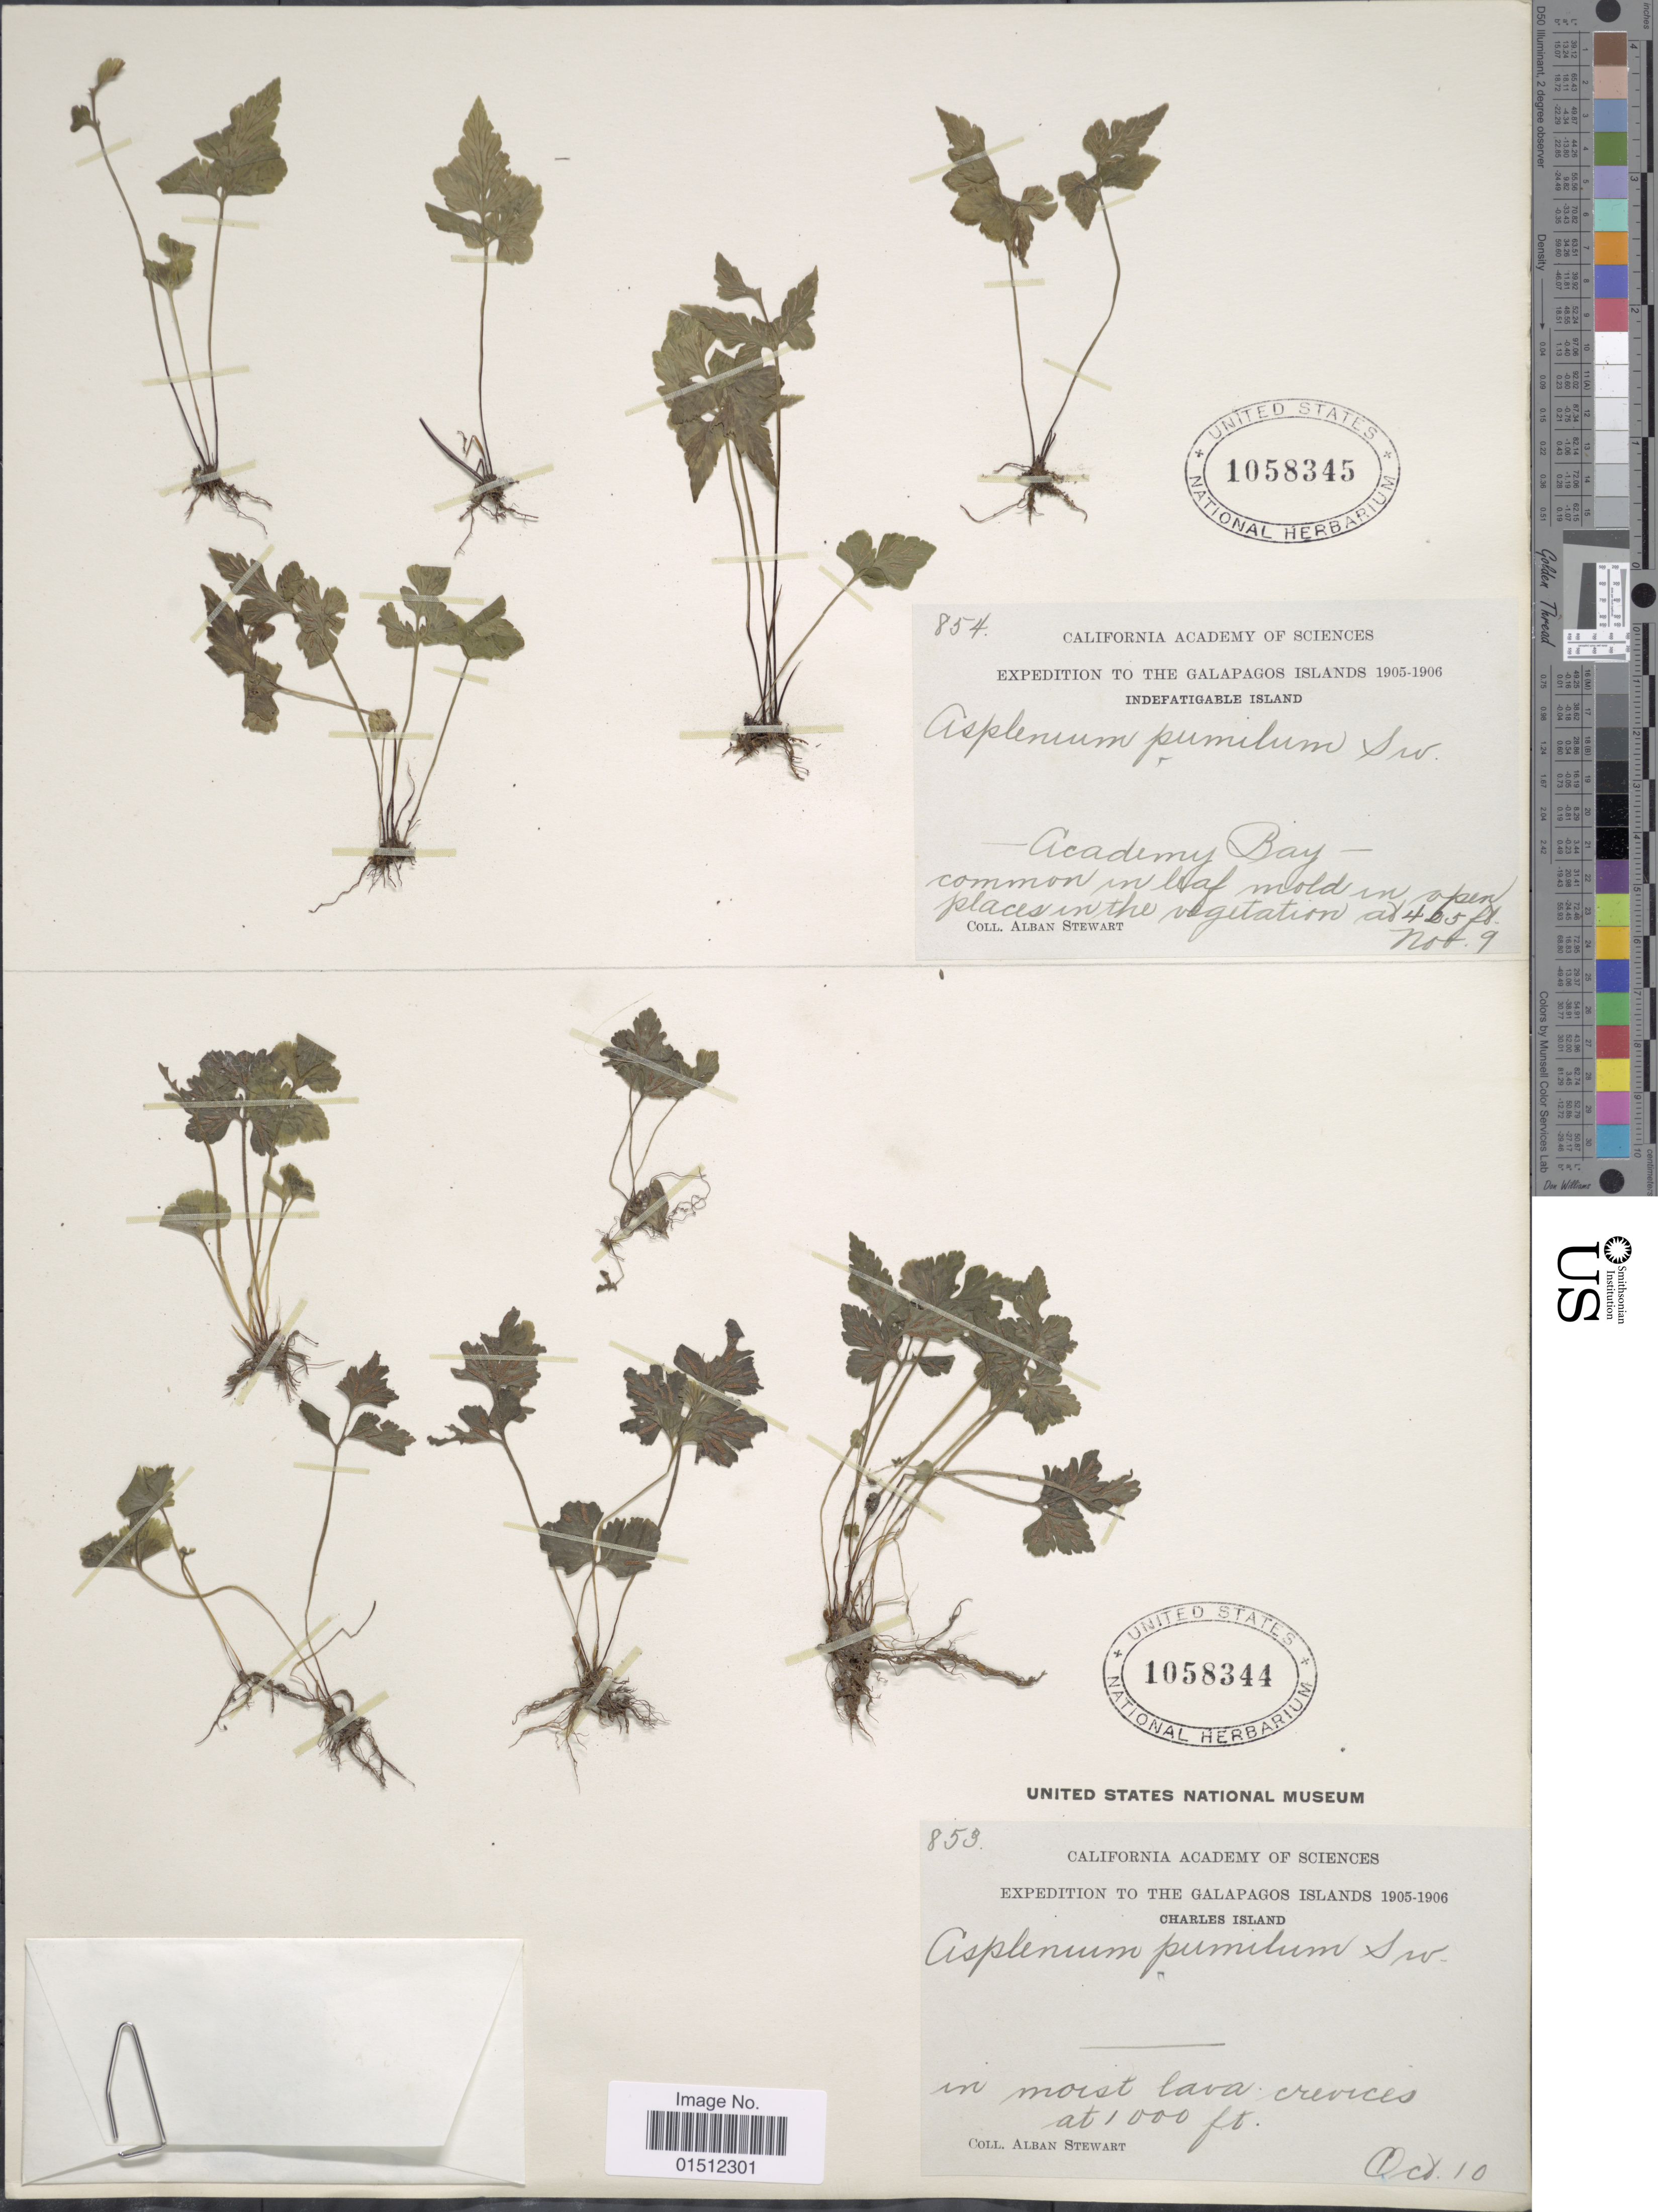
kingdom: Plantae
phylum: Tracheophyta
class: Polypodiopsida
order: Polypodiales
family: Aspleniaceae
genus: Asplenium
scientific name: Asplenium pumilum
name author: Sw.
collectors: A. Stewart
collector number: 854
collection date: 1905-11-09/1906-11-09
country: Ecuador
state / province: Colón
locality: Galapagos Islands. Indefatigable Island. Academy Bay.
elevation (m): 130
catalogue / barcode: US 1058345-2